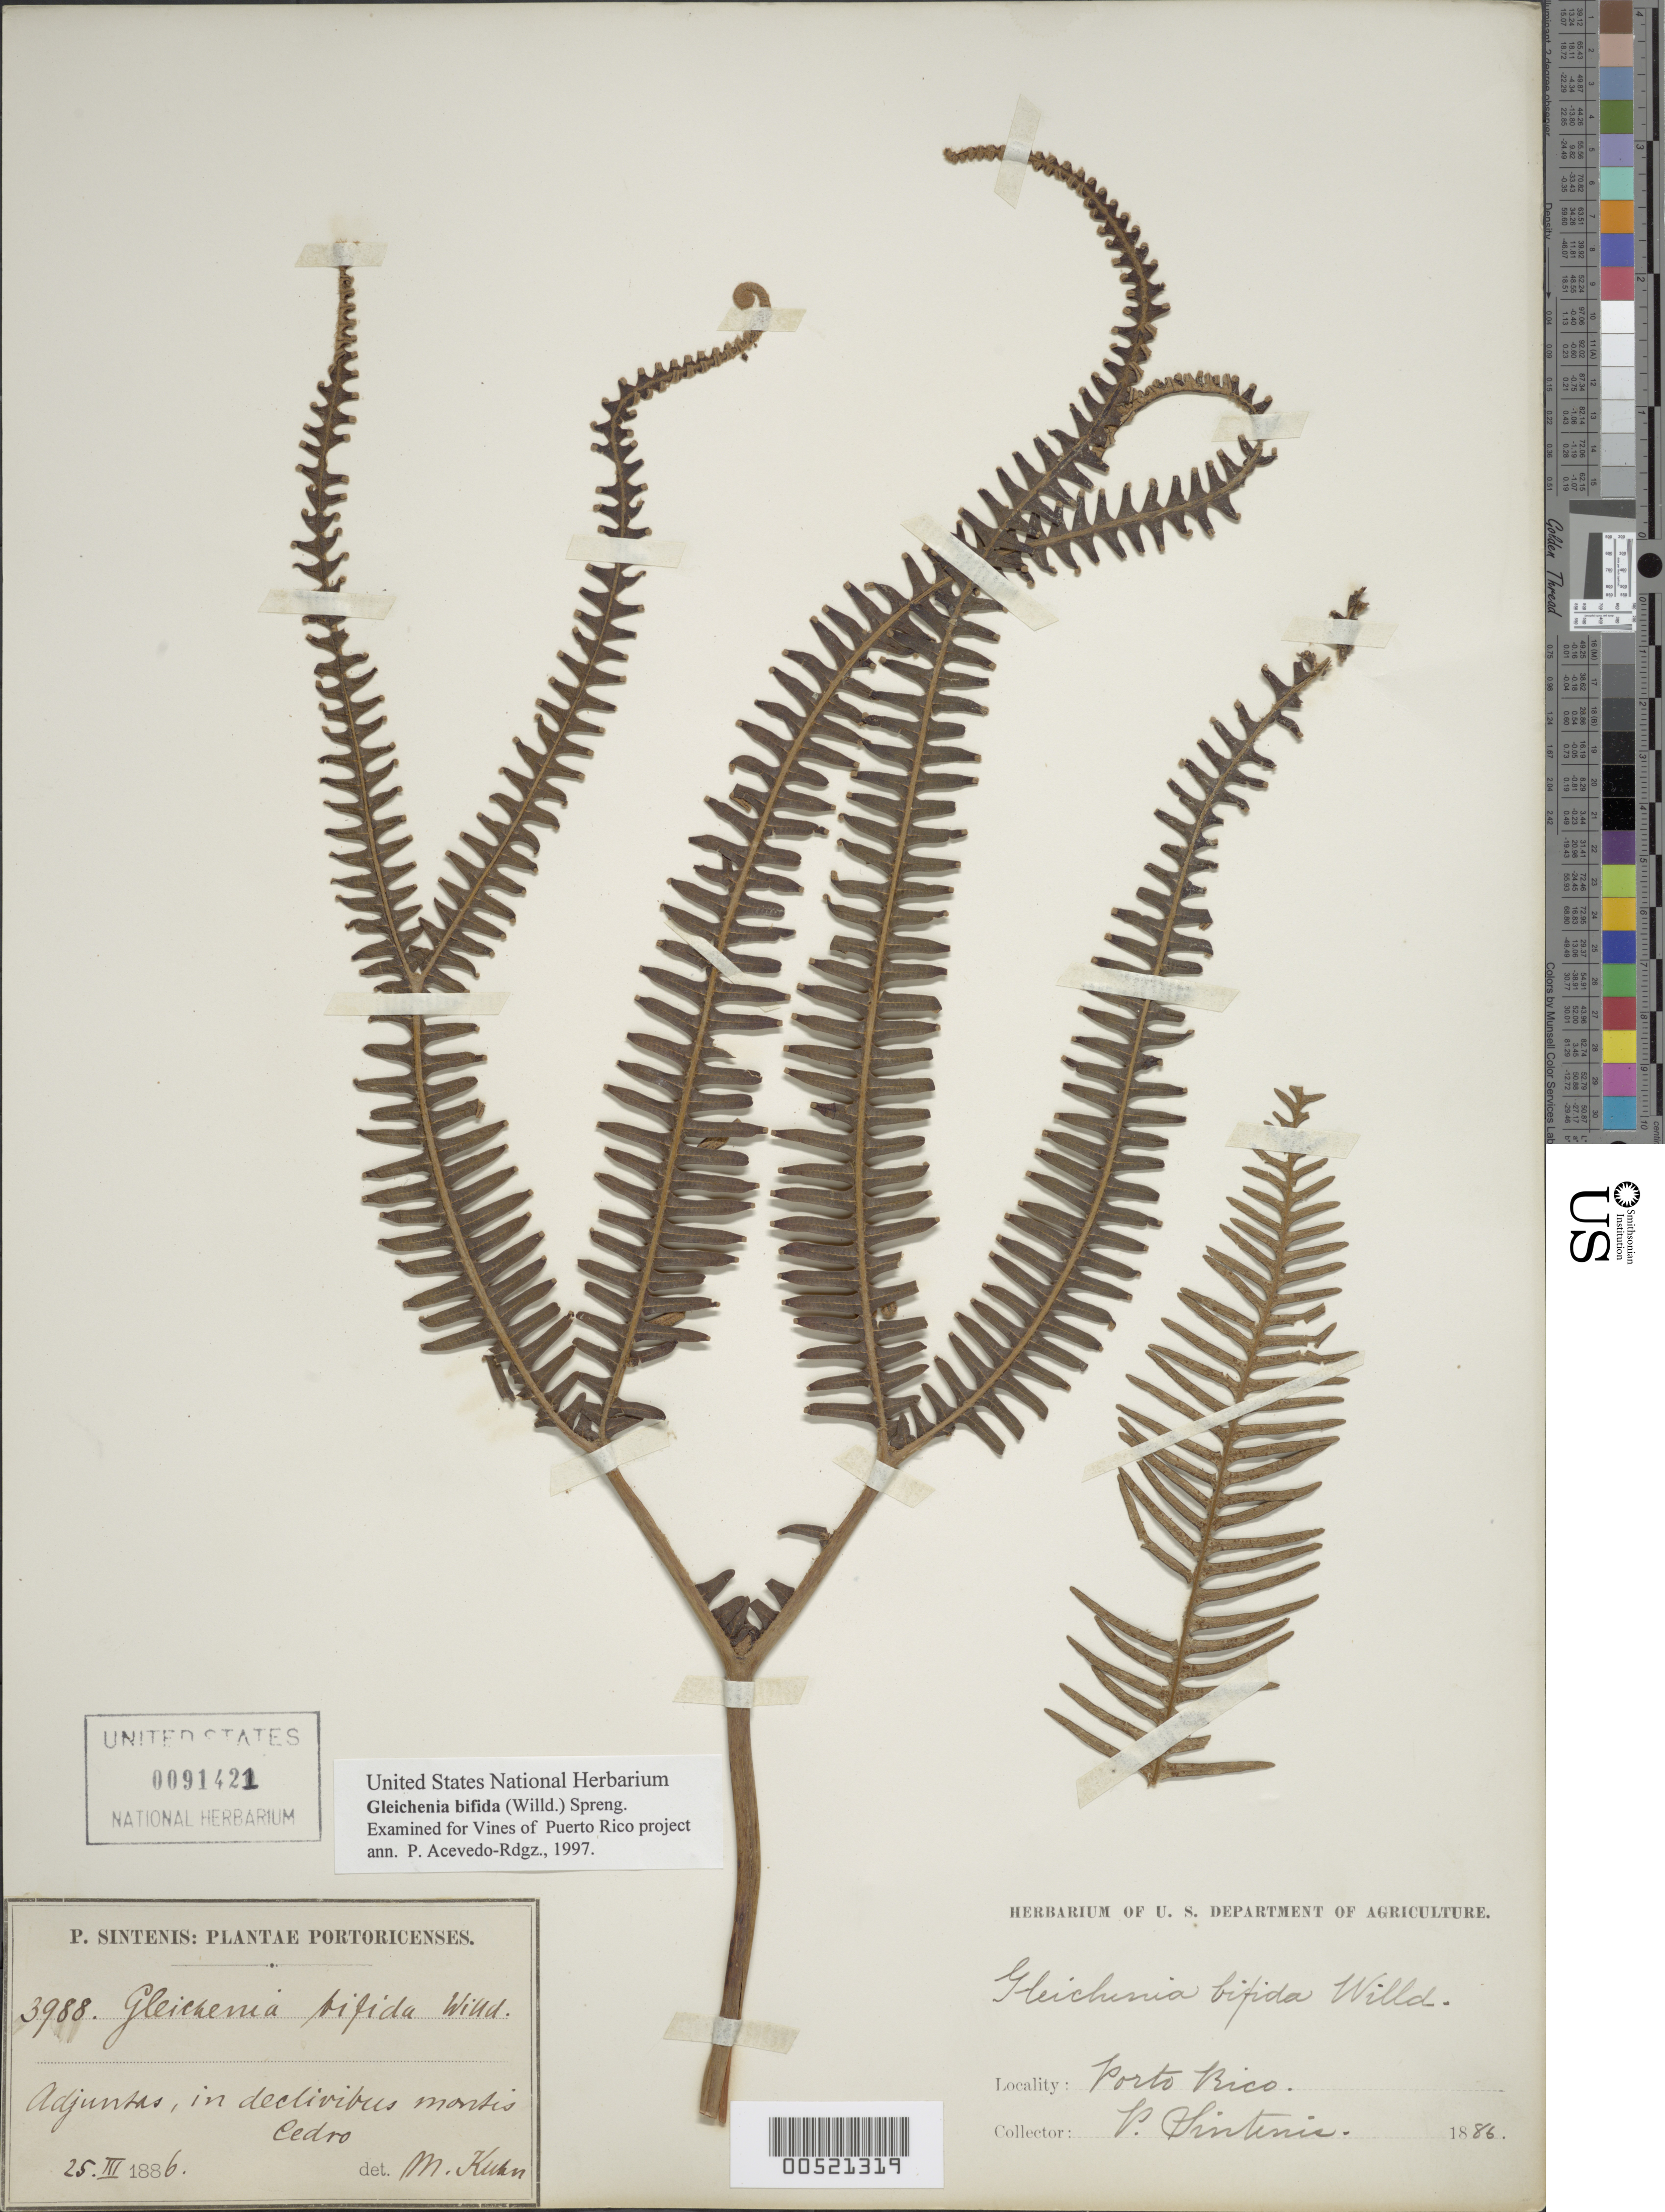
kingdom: Plantae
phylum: Tracheophyta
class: Polypodiopsida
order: Gleicheniales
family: Gleicheniaceae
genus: Sticherus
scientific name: Sticherus bifidus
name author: (Willd.) Ching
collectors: P. Sintenis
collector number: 3988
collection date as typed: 25 Mar 1886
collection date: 1886-03-25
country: Puerto Rico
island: Greater Antilles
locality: Adjuntas, hillside of Monte Cedro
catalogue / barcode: US 91421